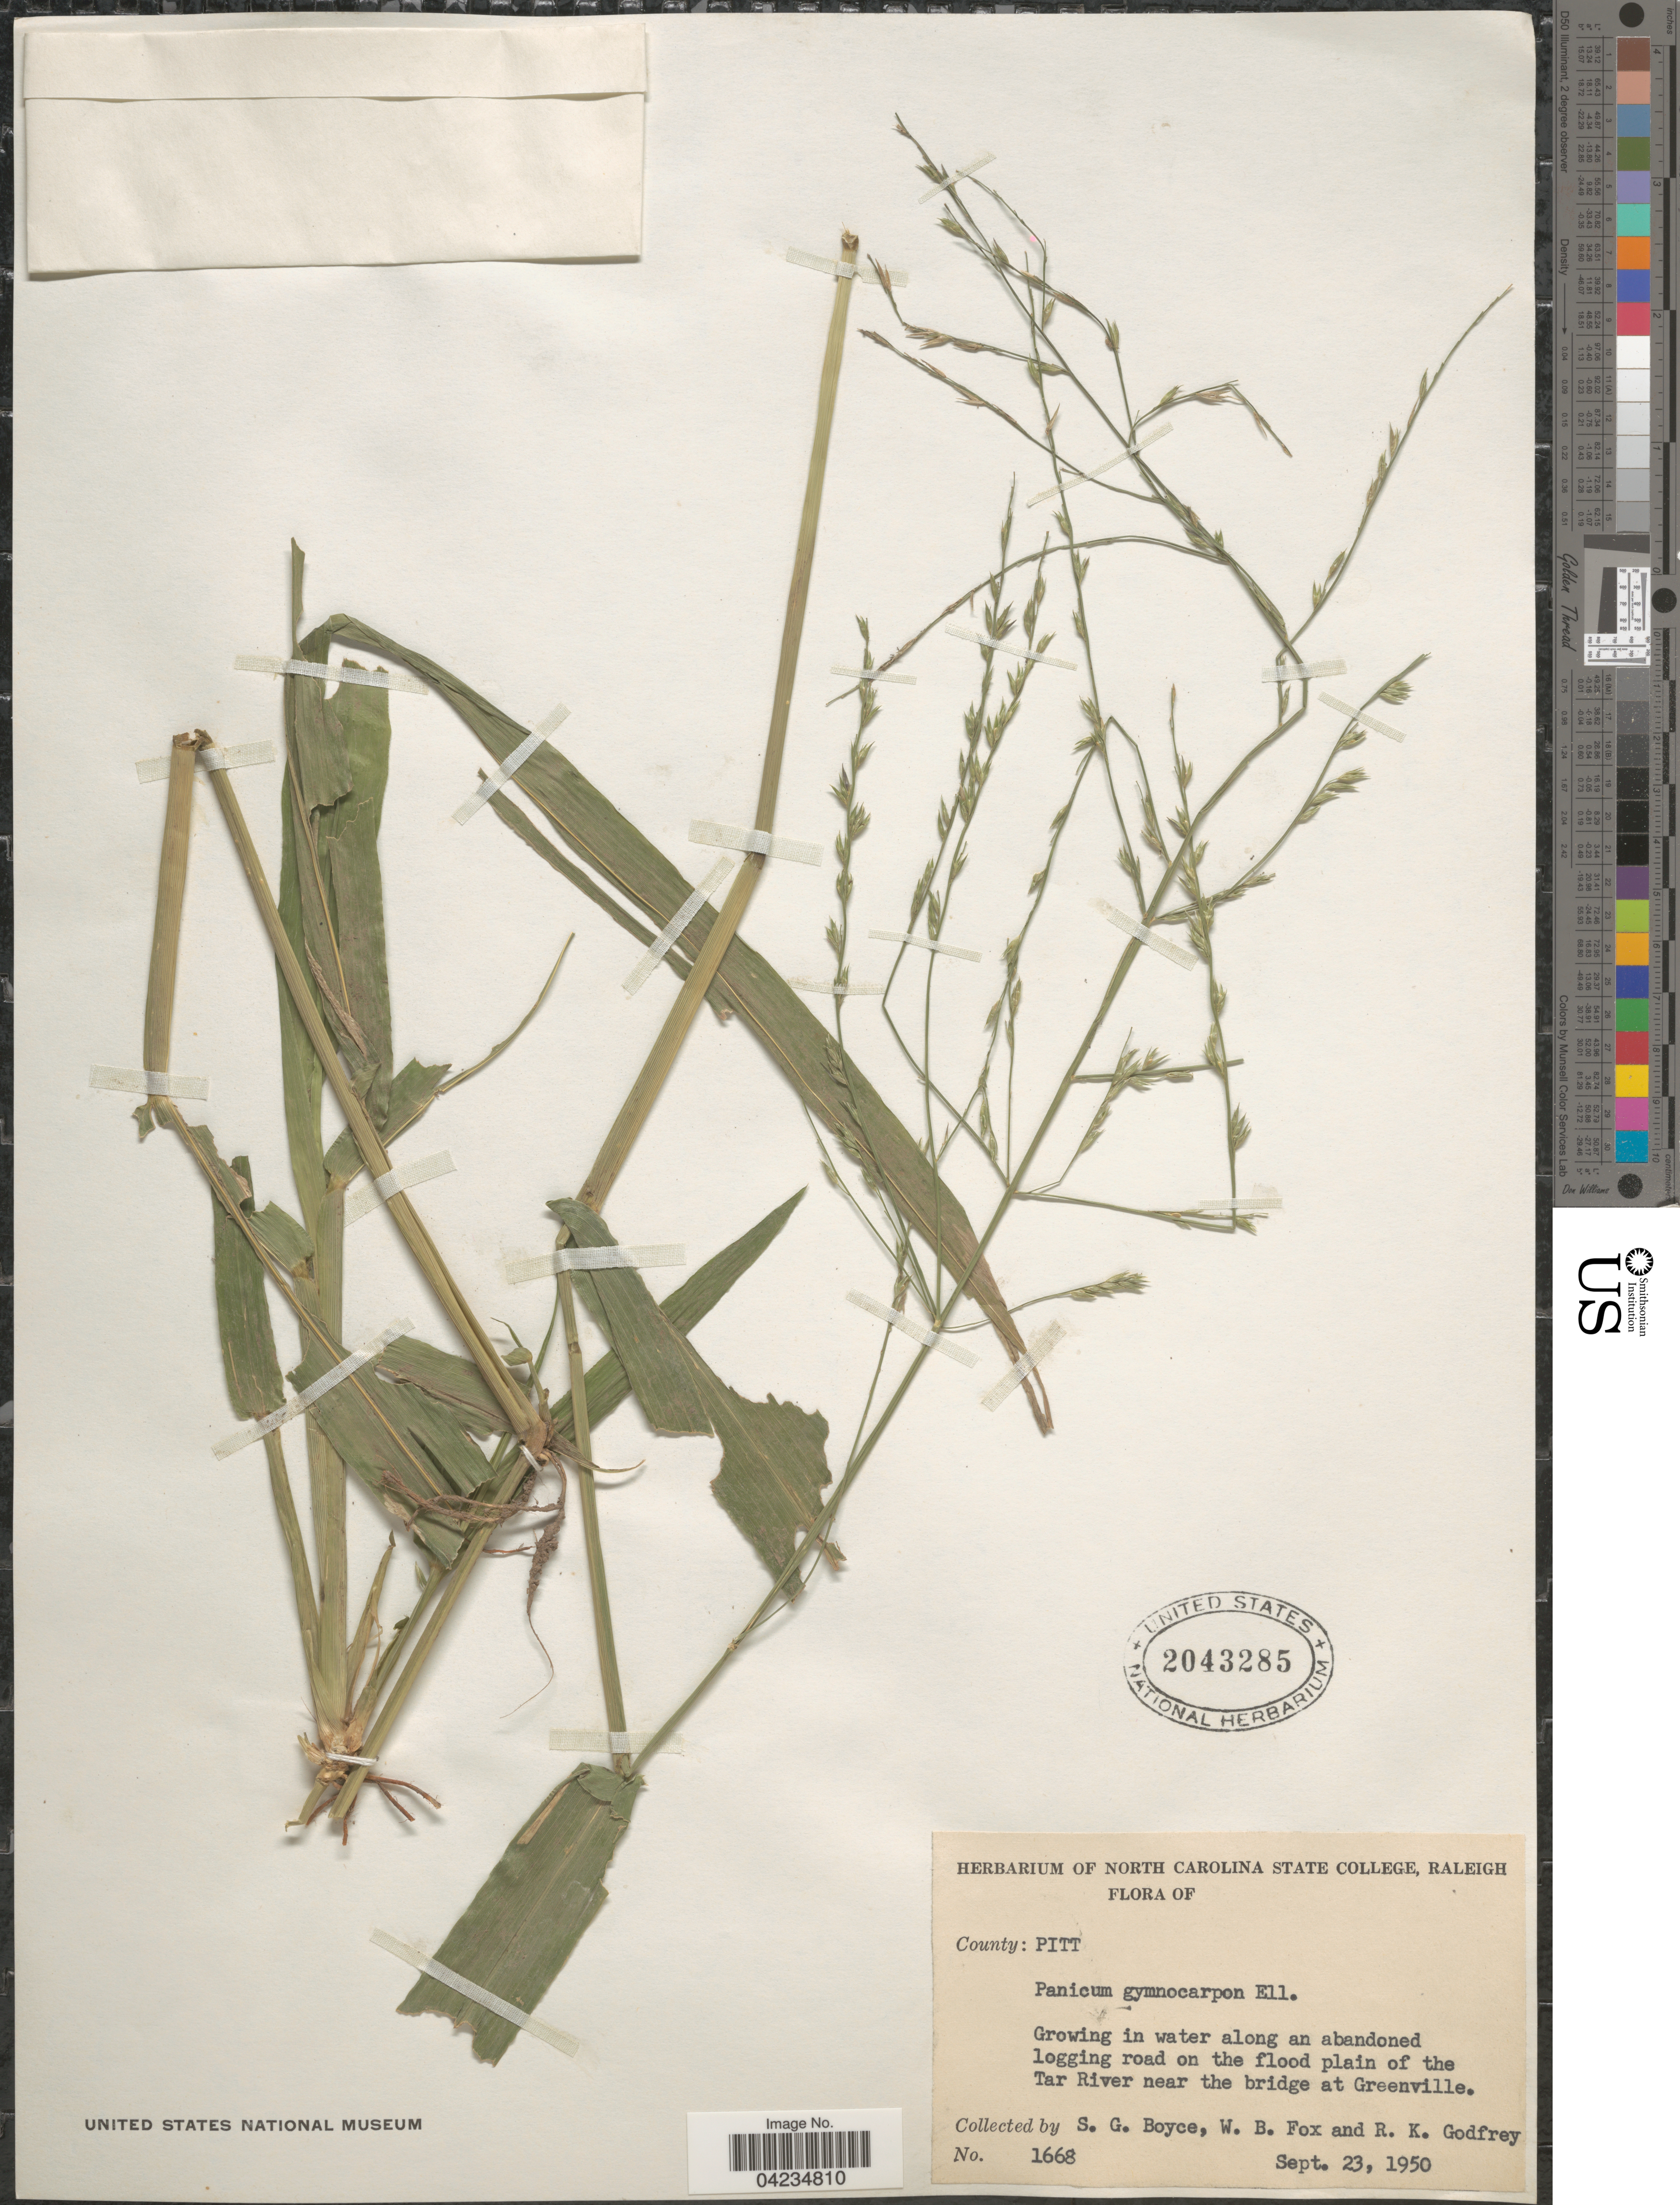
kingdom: Plantae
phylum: Tracheophyta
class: Liliopsida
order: Poales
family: Poaceae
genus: Phanopyrum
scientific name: Phanopyrum gymnocarpon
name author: (Elliott) Nash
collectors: S. Boyce, W. B. Fox & R. K. Godfrey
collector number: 1668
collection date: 1950-09-23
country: United States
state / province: North Carolina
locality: County: Pitt. Growing in water along an abandoned logging road on the flood plain of the Tar River near the bridge at Greenville.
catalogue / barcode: US 2043285